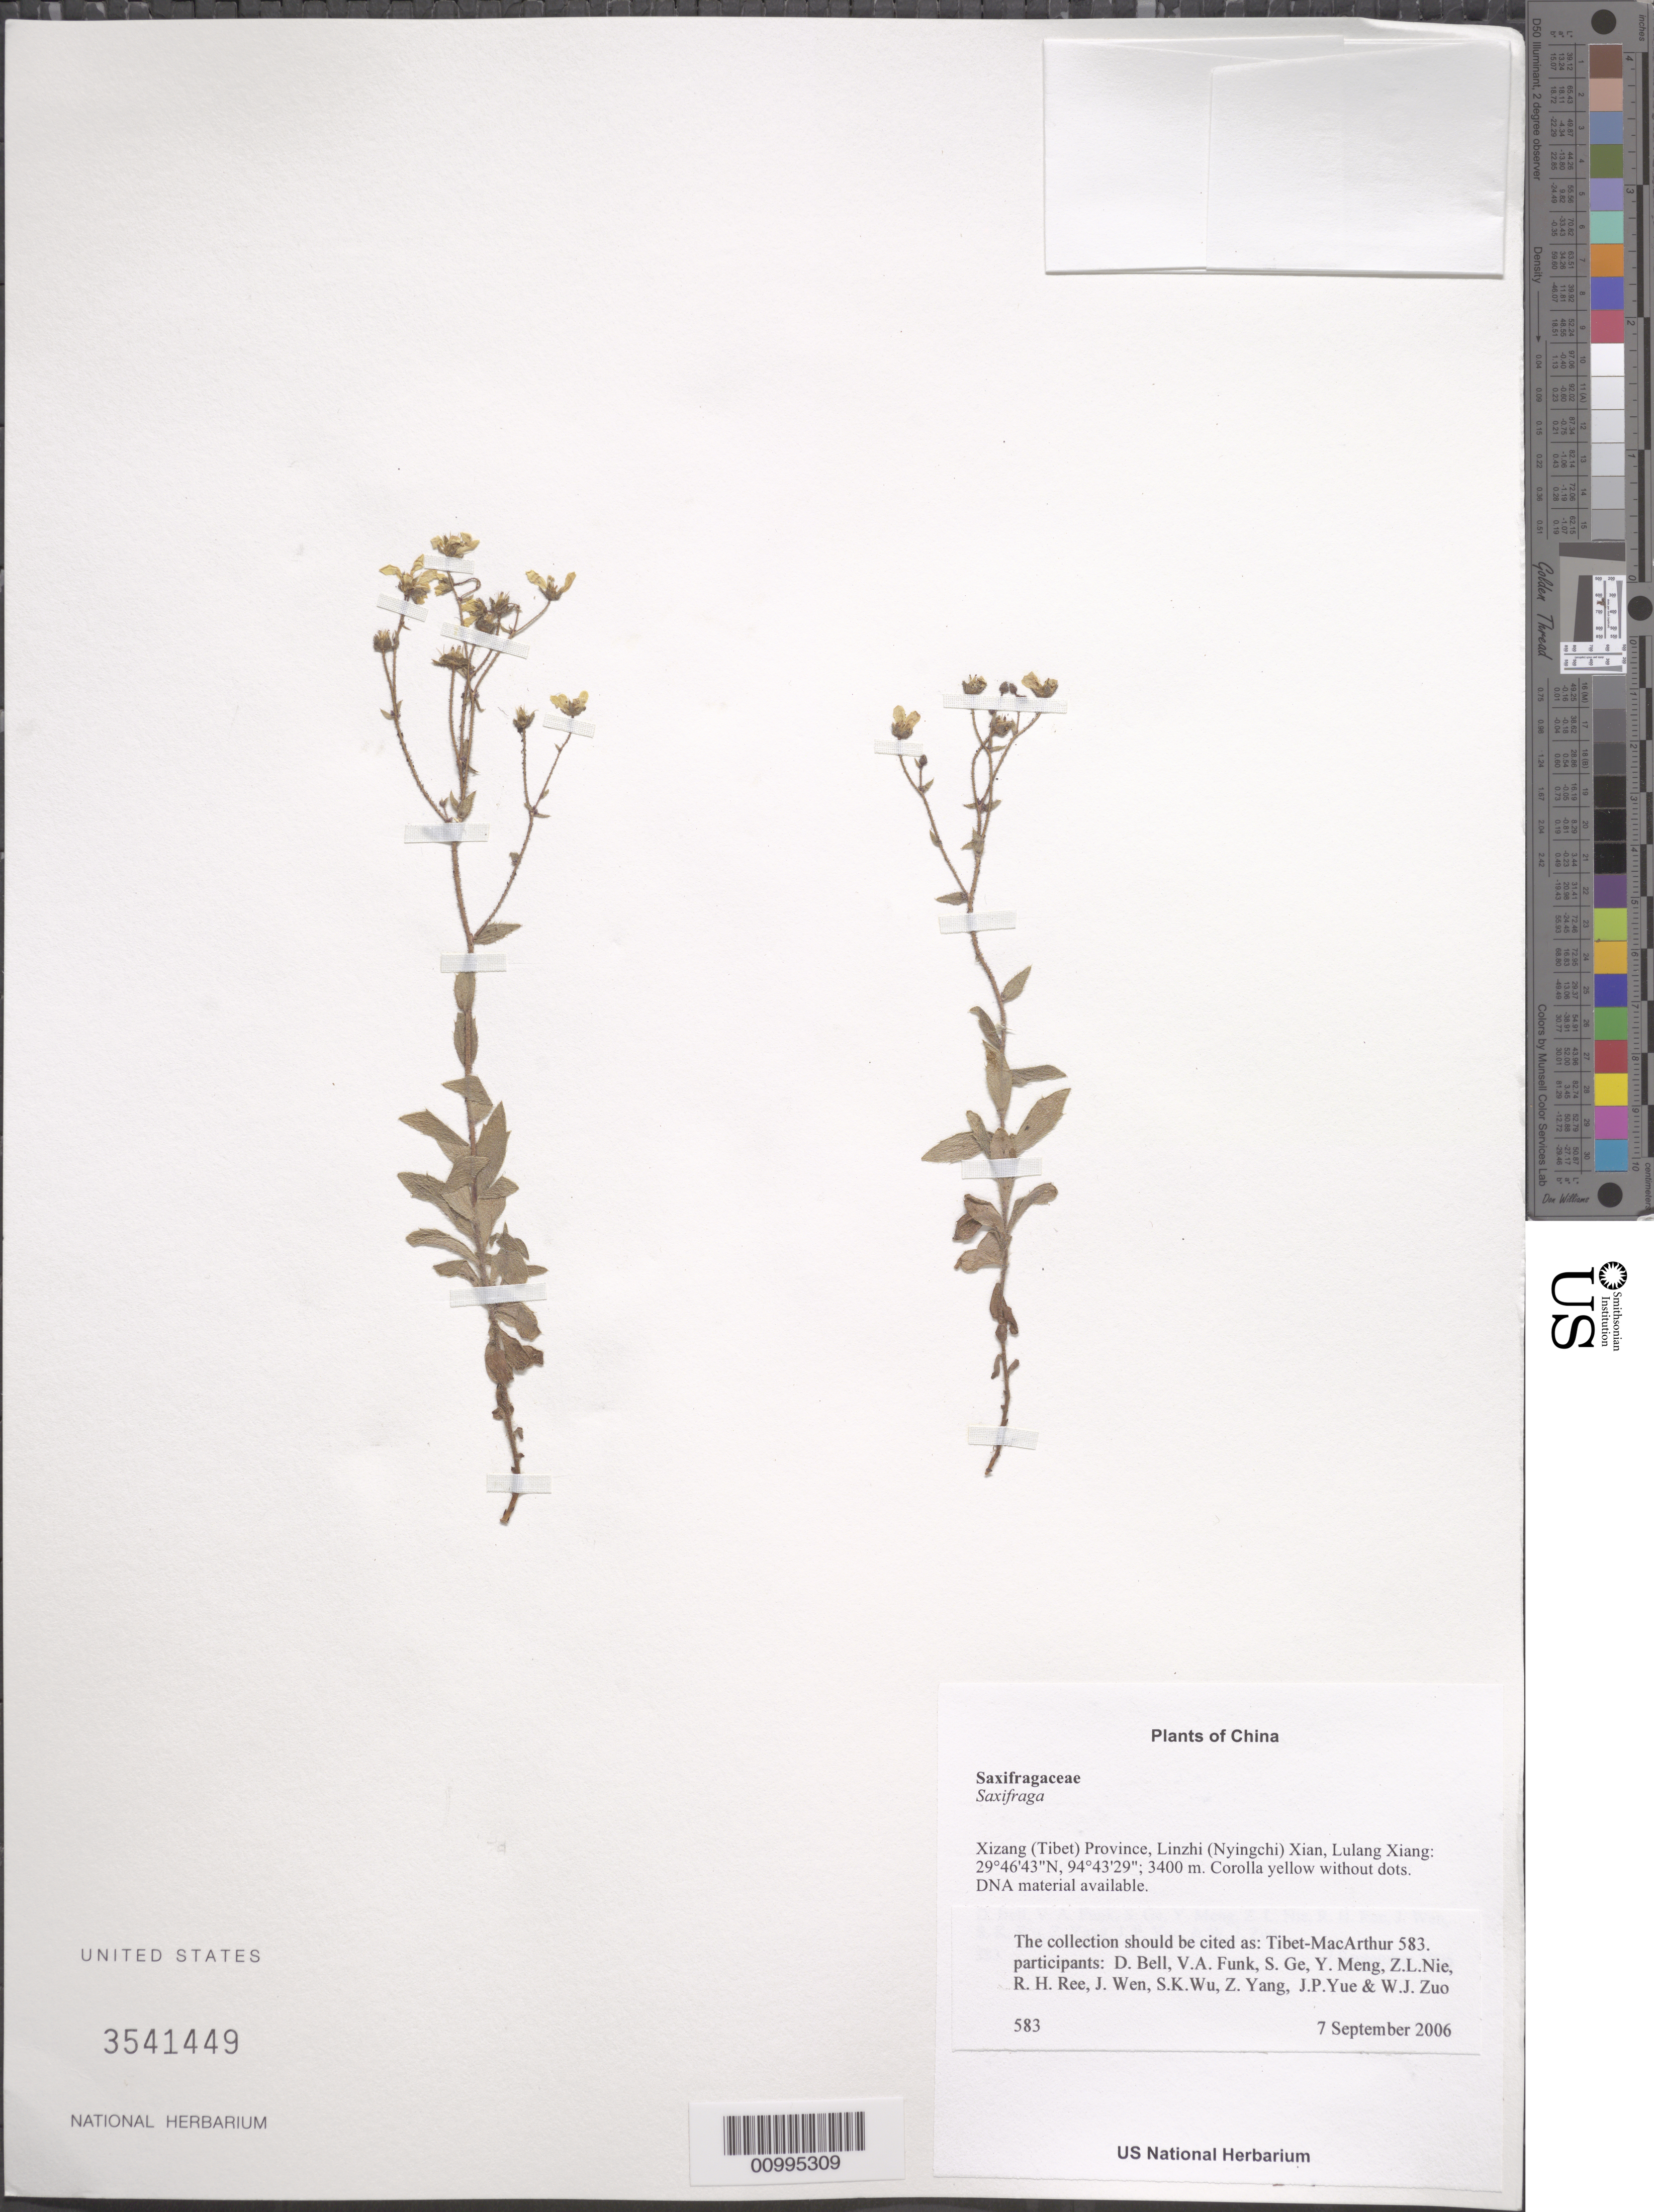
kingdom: Plantae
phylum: Tracheophyta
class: Magnoliopsida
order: Saxifragales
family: Saxifragaceae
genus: Saxifraga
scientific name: Saxifraga sp.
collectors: Tibet-MacArthur, D. A. Bell, V. Funk, S. Ge, Y. Meng, Z. Nie, R. Ree, J. Wen, S. K. Wu, Z. Yang, J. Yue & W. Zuo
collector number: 583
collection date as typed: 07 Sep 2006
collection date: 2006-09-07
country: China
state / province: Xizang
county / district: Linzhi (Nyingchi) Xian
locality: Lulang Xiang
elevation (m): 3400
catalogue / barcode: US 3541449